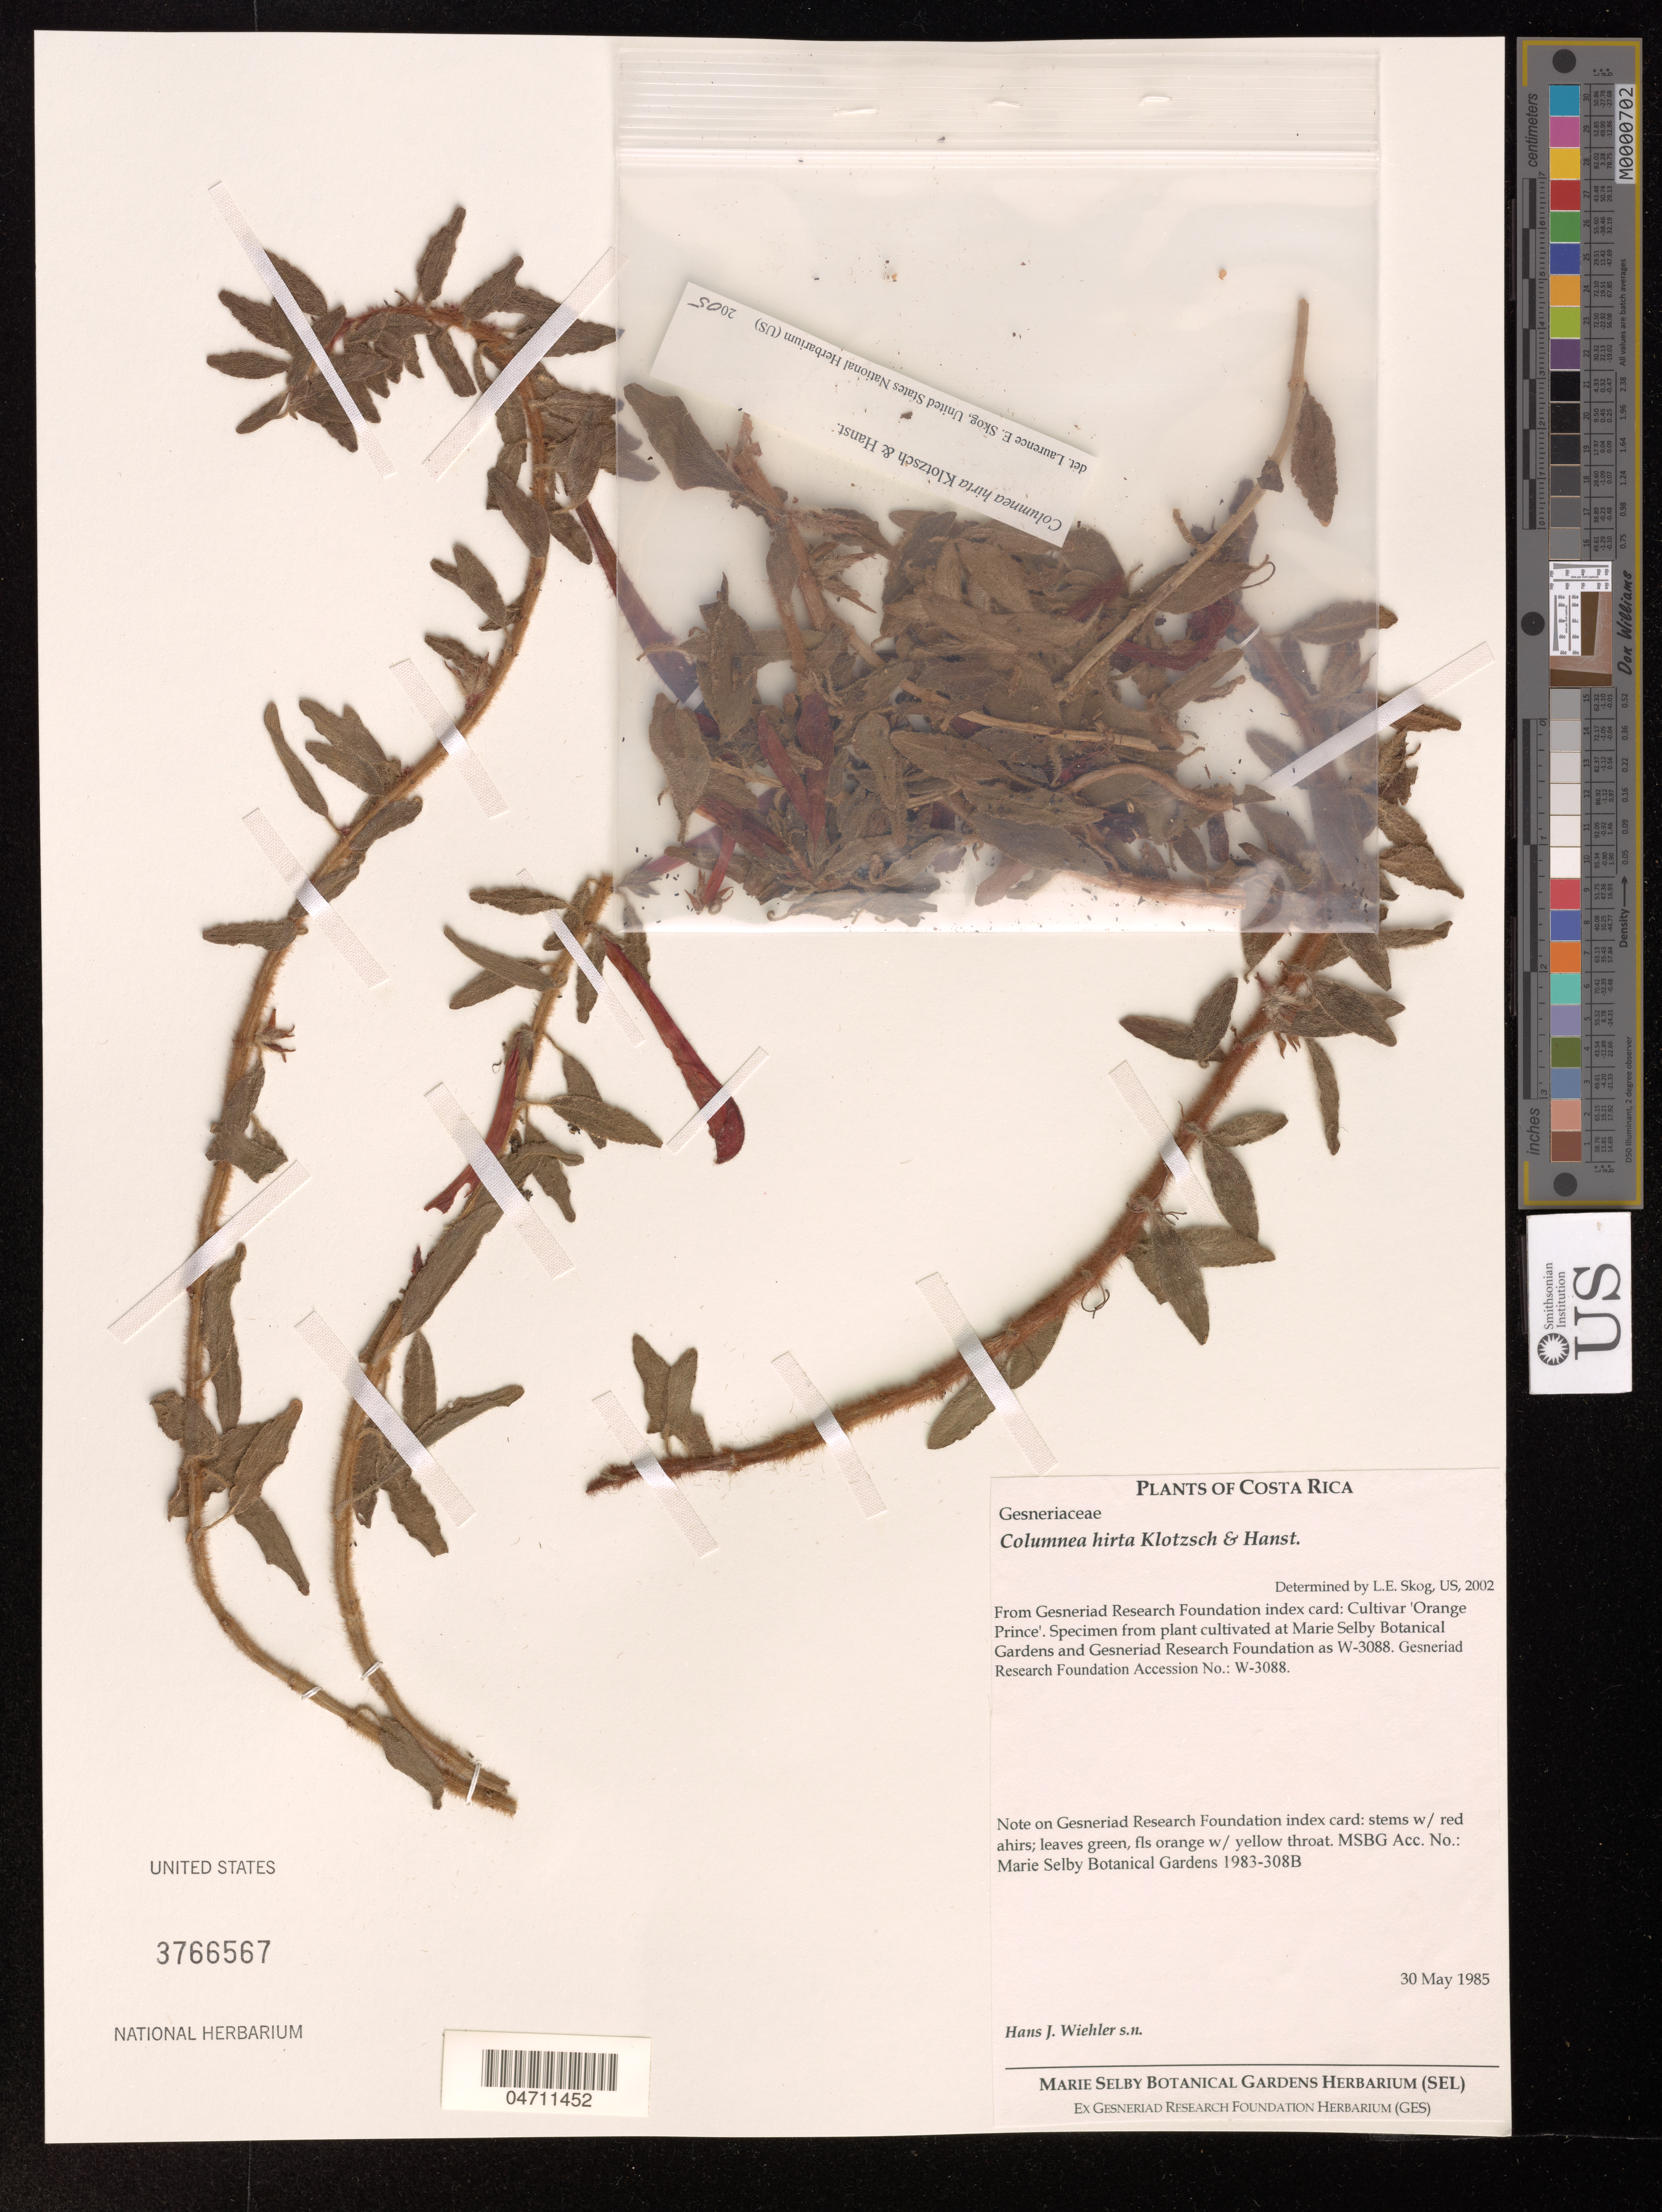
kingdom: Plantae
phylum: Tracheophyta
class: Magnoliopsida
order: Lamiales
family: Gesneriaceae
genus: Columnea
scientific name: Columnea hirta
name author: Klotzsch & Hanst.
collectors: H. J. Wiehler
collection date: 1985-05-30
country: Costa Rica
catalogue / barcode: US 3766567